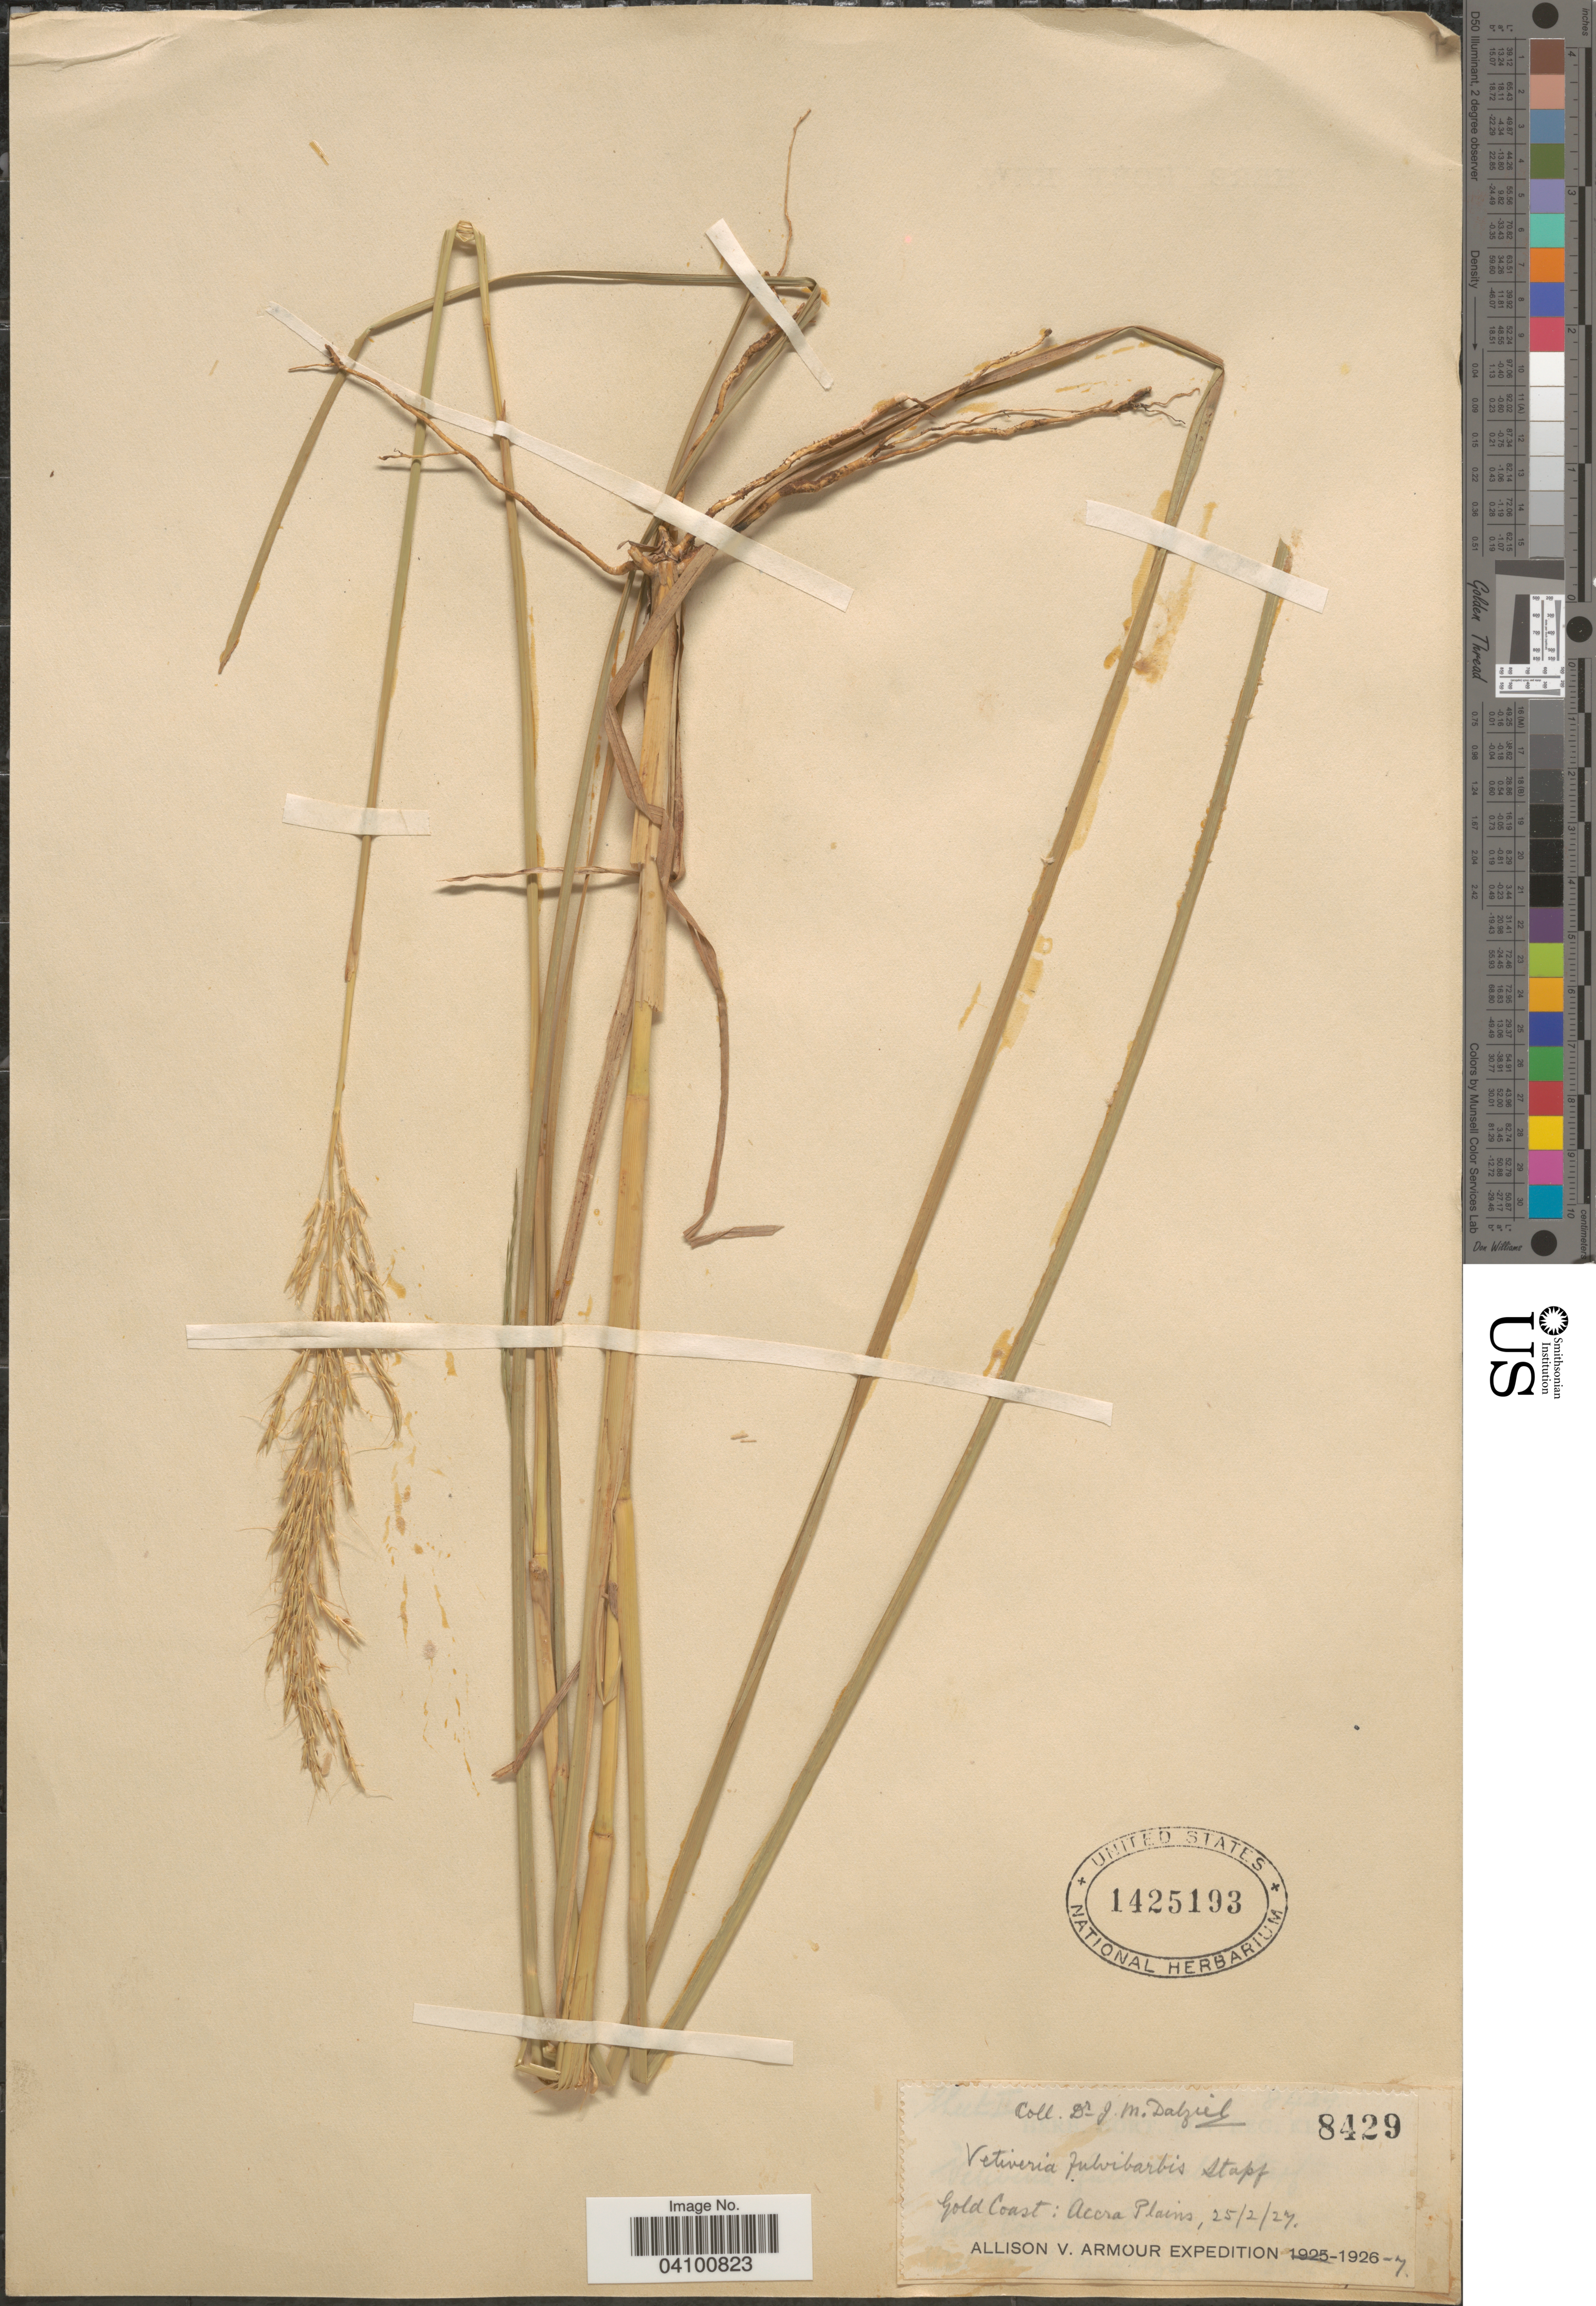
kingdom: Plantae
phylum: Tracheophyta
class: Liliopsida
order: Poales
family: Poaceae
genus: Chrysopogon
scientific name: Chrysopogon fulvibarbis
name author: (Trin.) Veldkamp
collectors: J. Dalziel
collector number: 8429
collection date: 1927-02-25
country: Ghana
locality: Gold Coast: Accra Plains. Allison V. Armour Expedition 1926-7.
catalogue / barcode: US 1425193